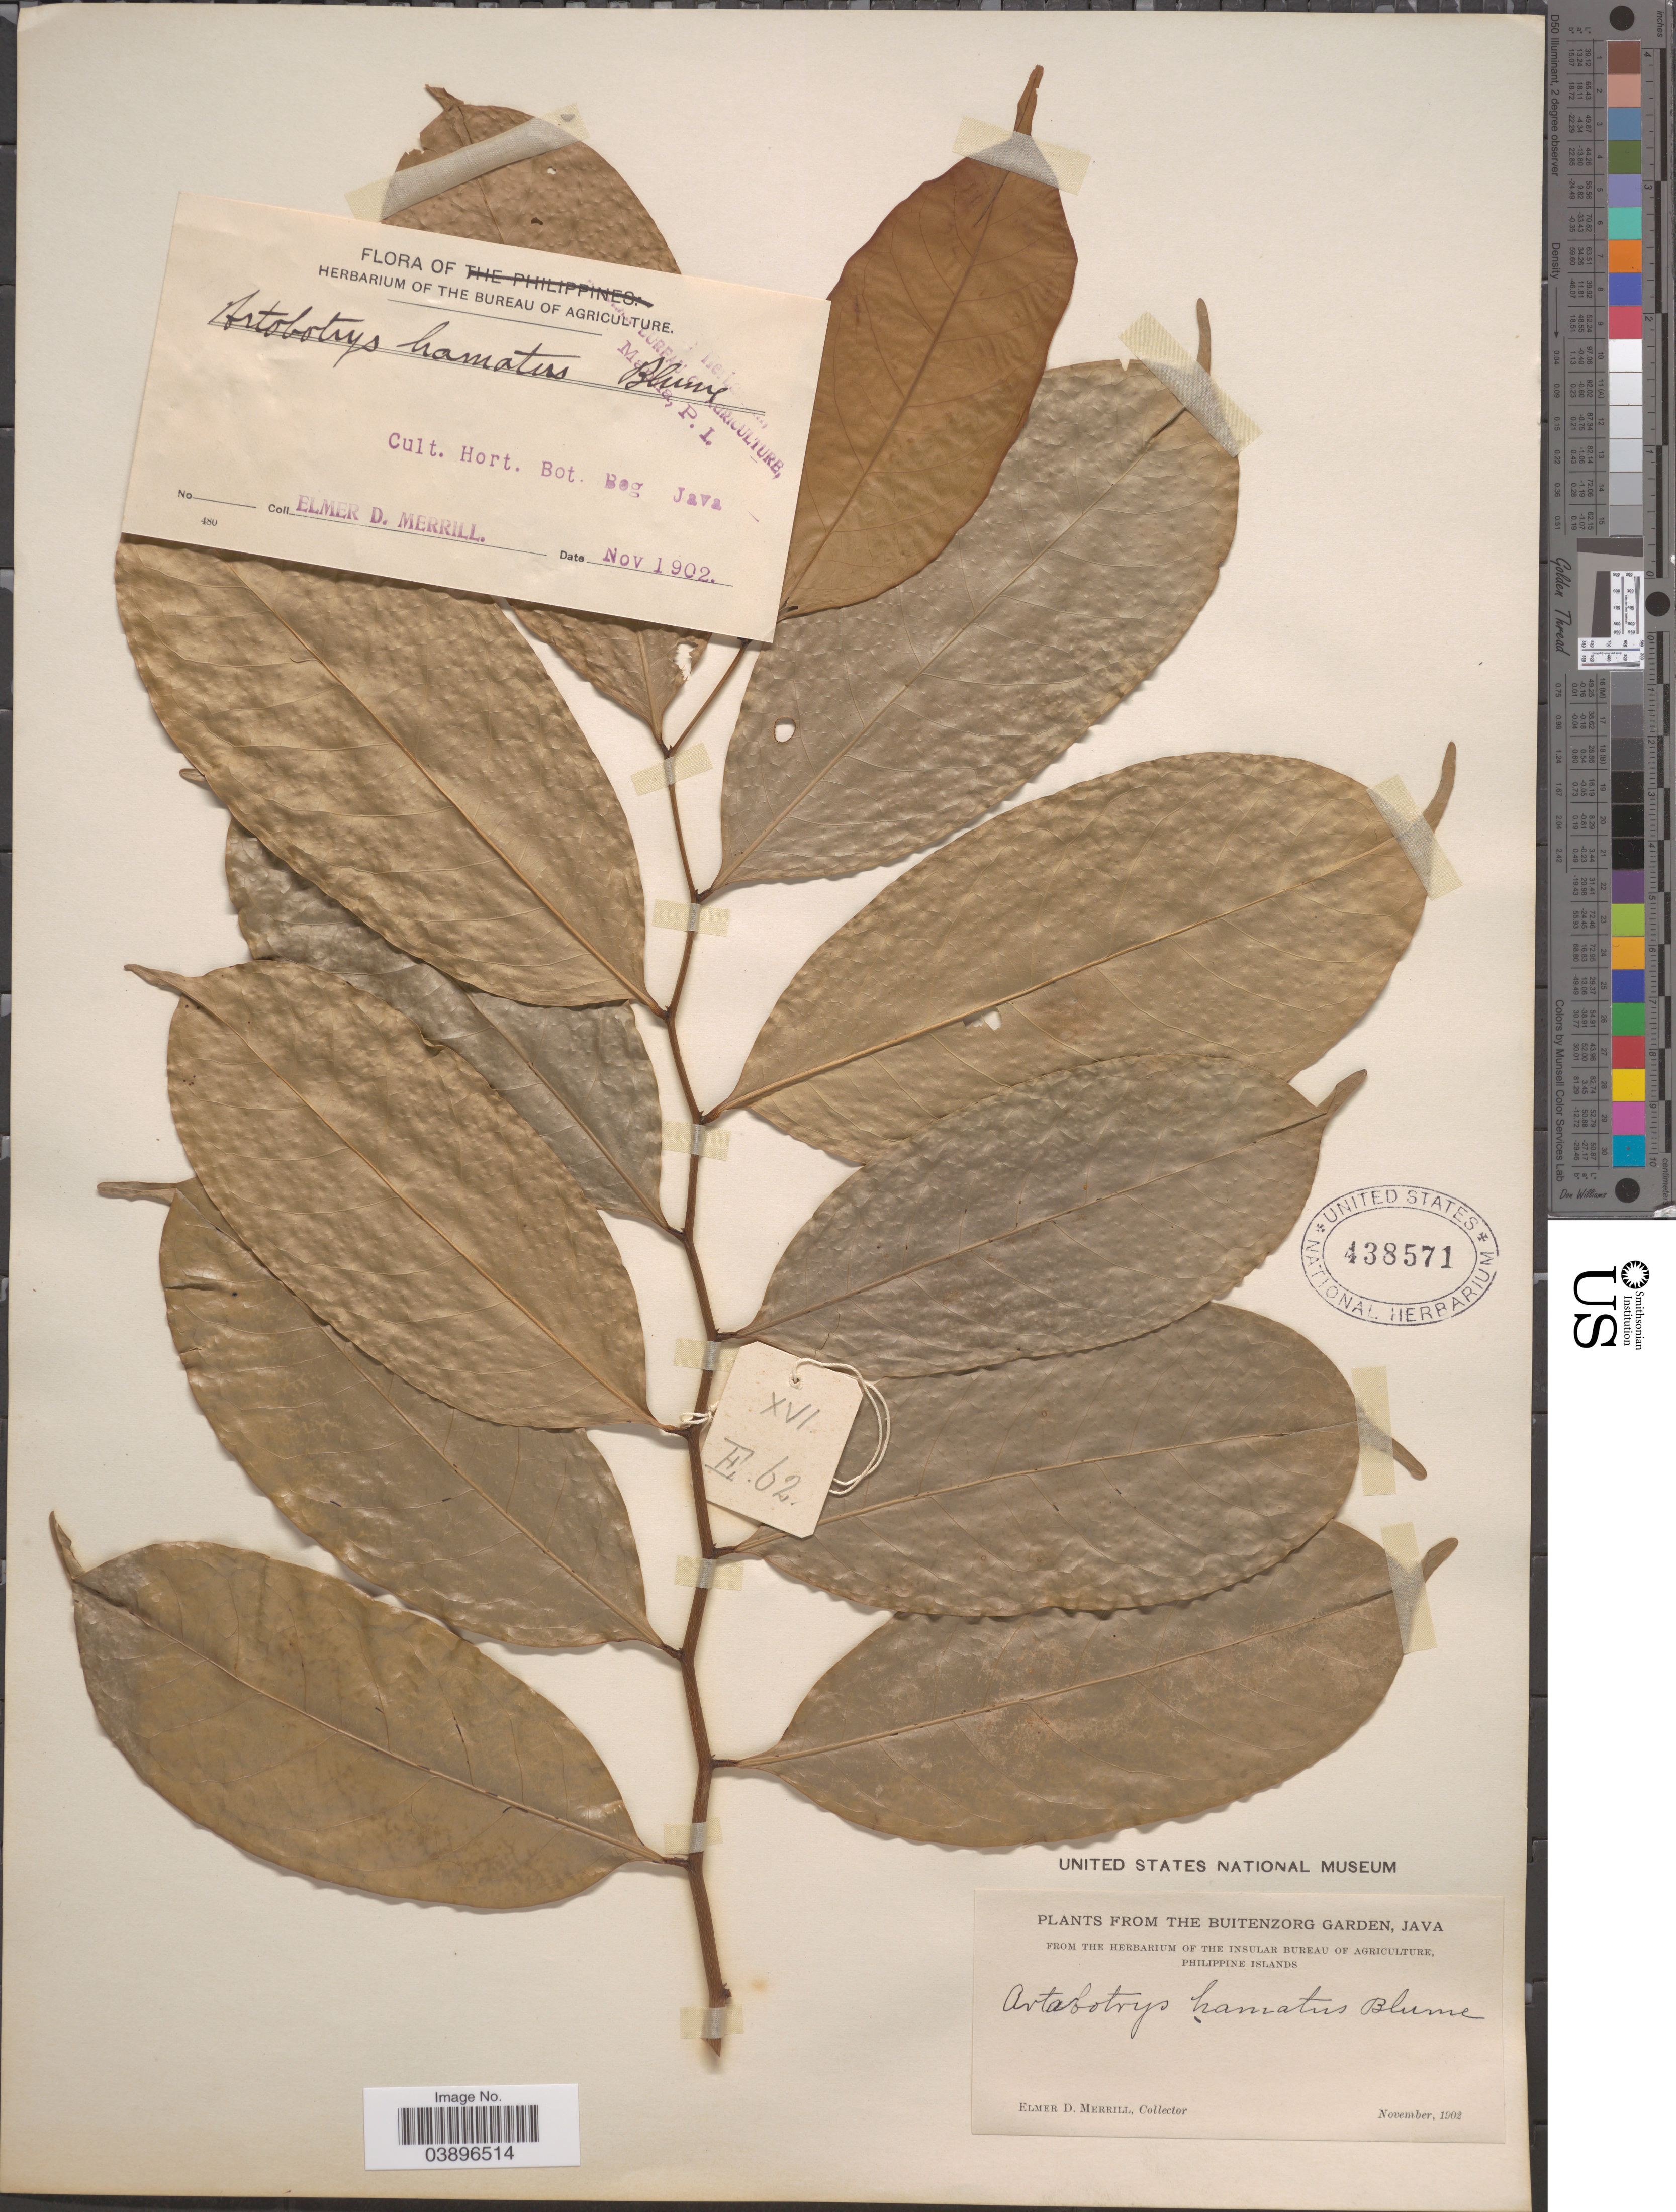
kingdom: Plantae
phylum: Tracheophyta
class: Magnoliopsida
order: Magnoliales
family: Annonaceae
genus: Artabotrys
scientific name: Artabotrys hamatus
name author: Benth.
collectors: E. D. Merrill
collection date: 1902-11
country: Indonesia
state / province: Java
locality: The Buitenzorg Garden. Cult. Hort. Bot. Bog. Java.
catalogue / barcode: US 438571